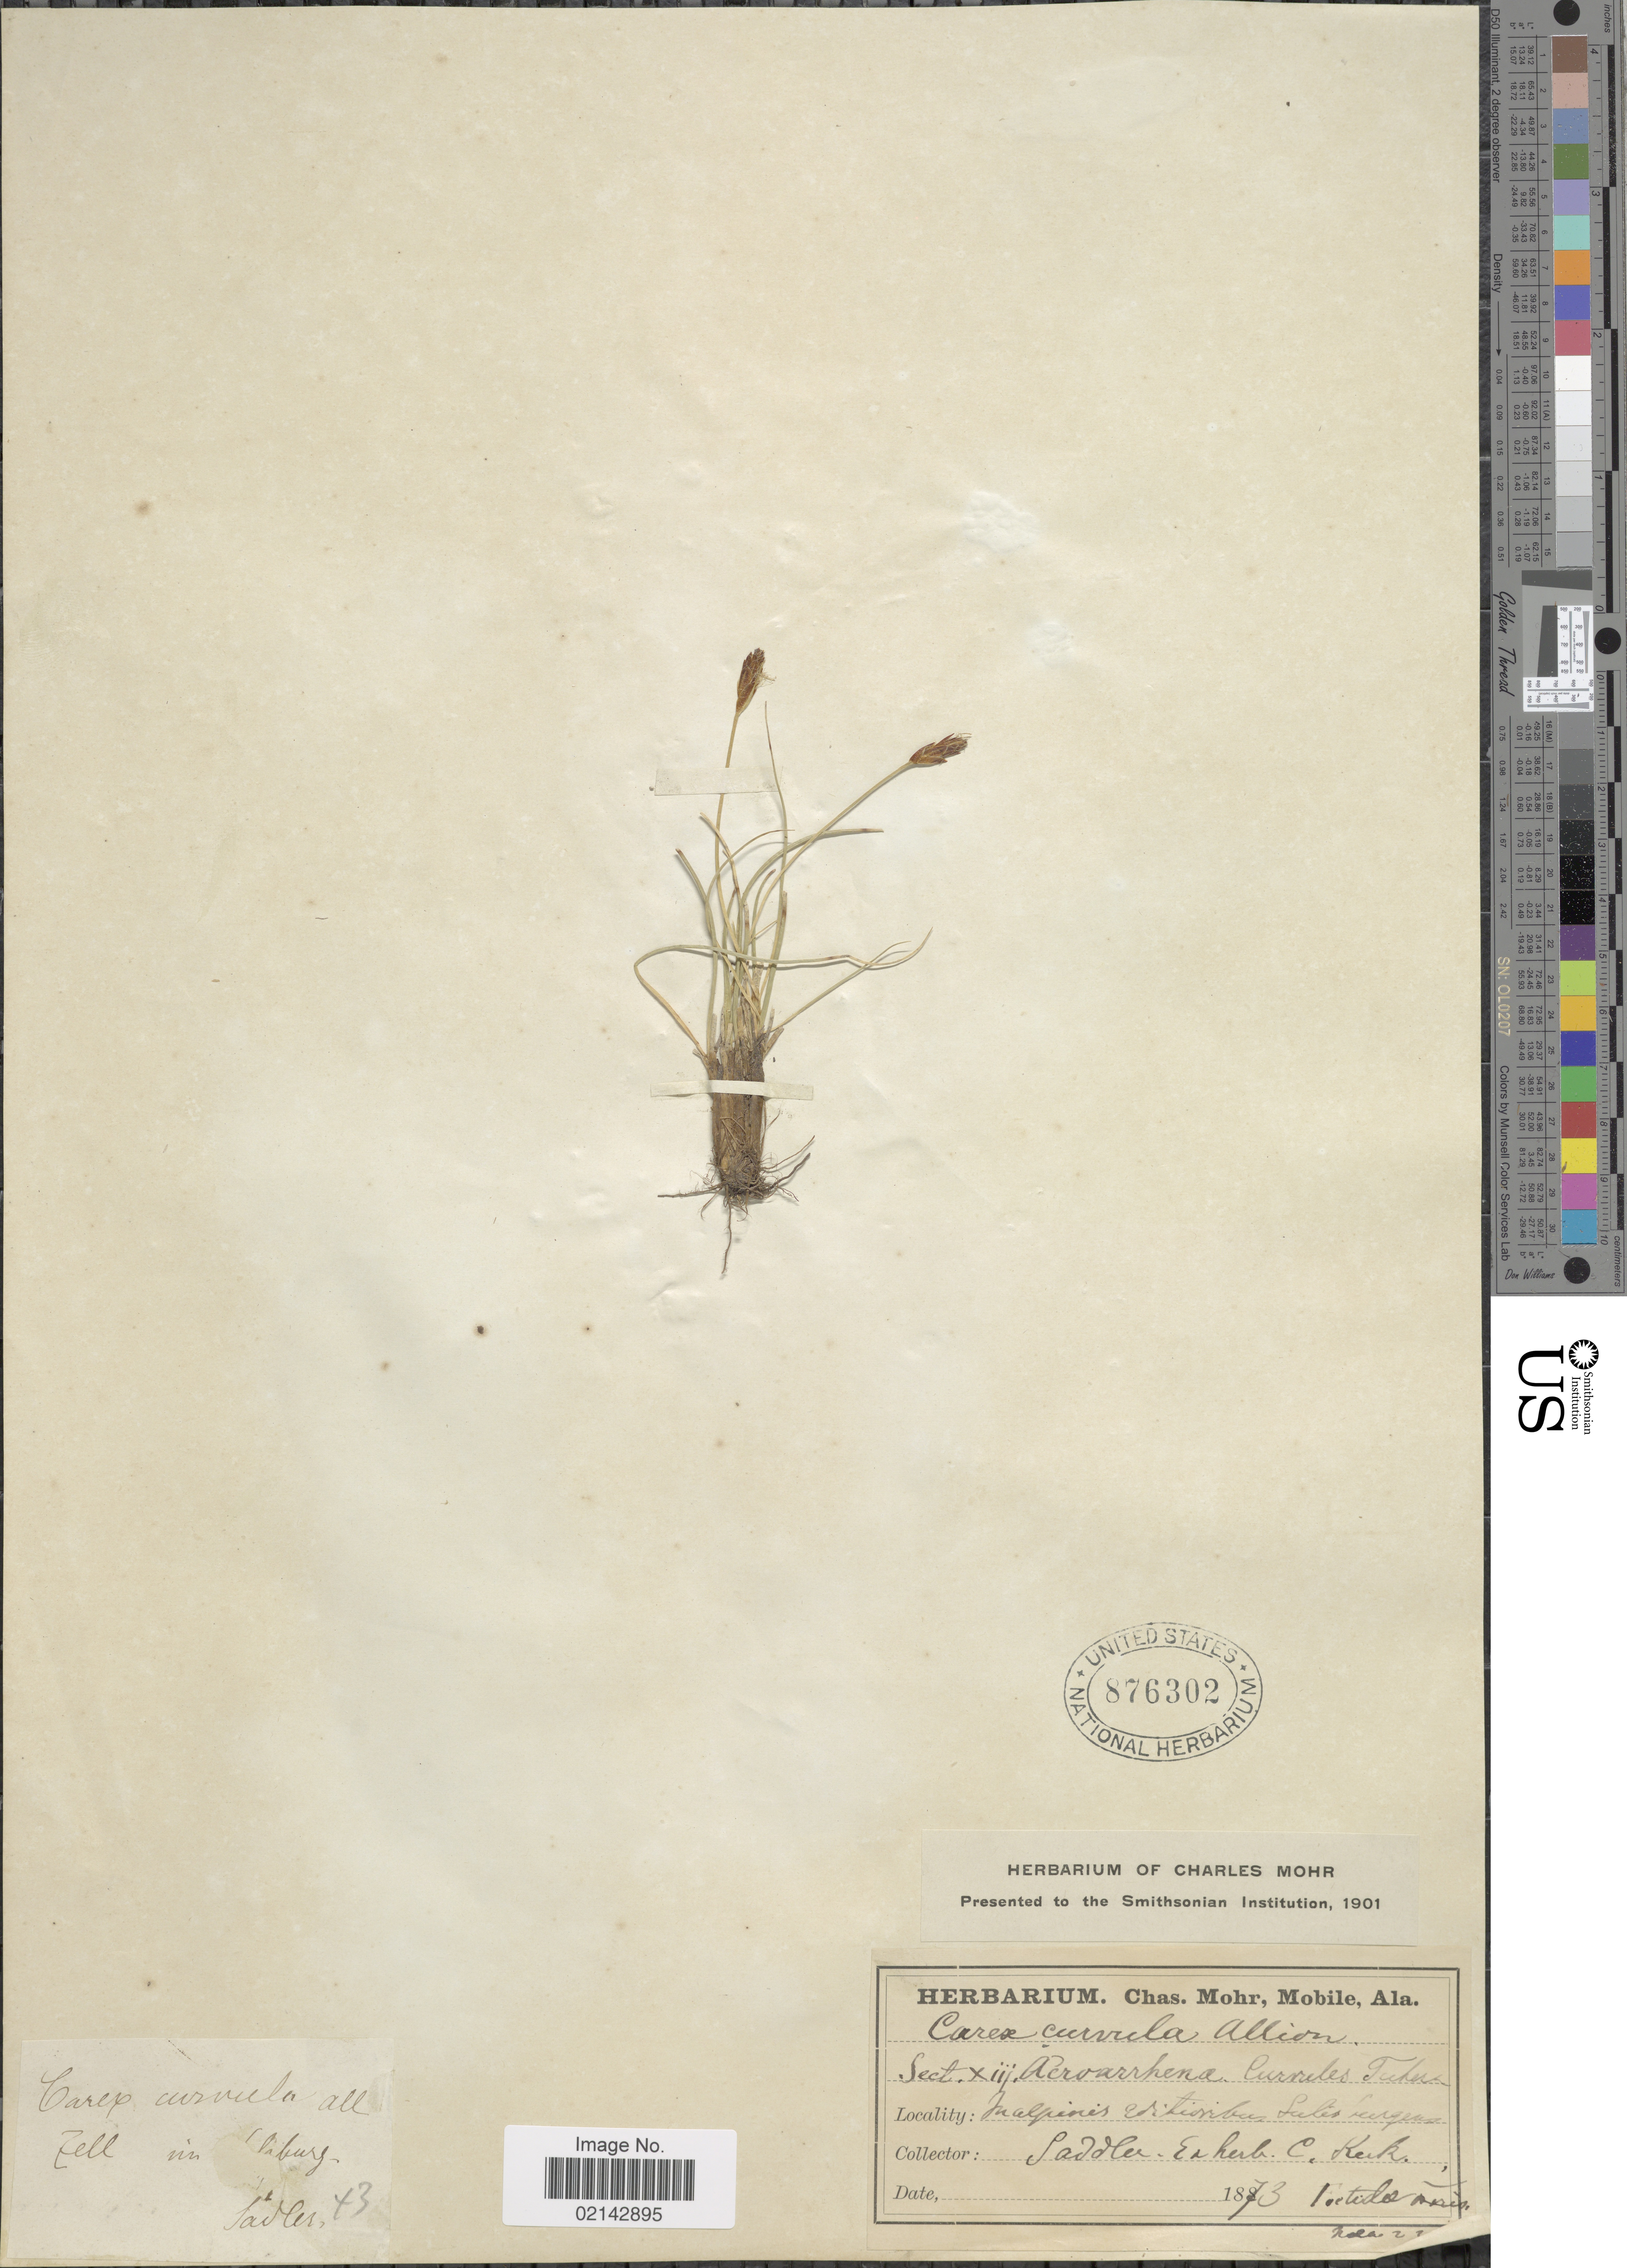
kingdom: Plantae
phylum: Tracheophyta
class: Liliopsida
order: Poales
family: Cyperaceae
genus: Carex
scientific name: Carex curvula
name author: All.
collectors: -. Sadler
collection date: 1873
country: Austria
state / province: Salzburg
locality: Fell in [illegible text]burg, in alpinis estoribus Salesburgens.[interpreted]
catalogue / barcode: US 876302